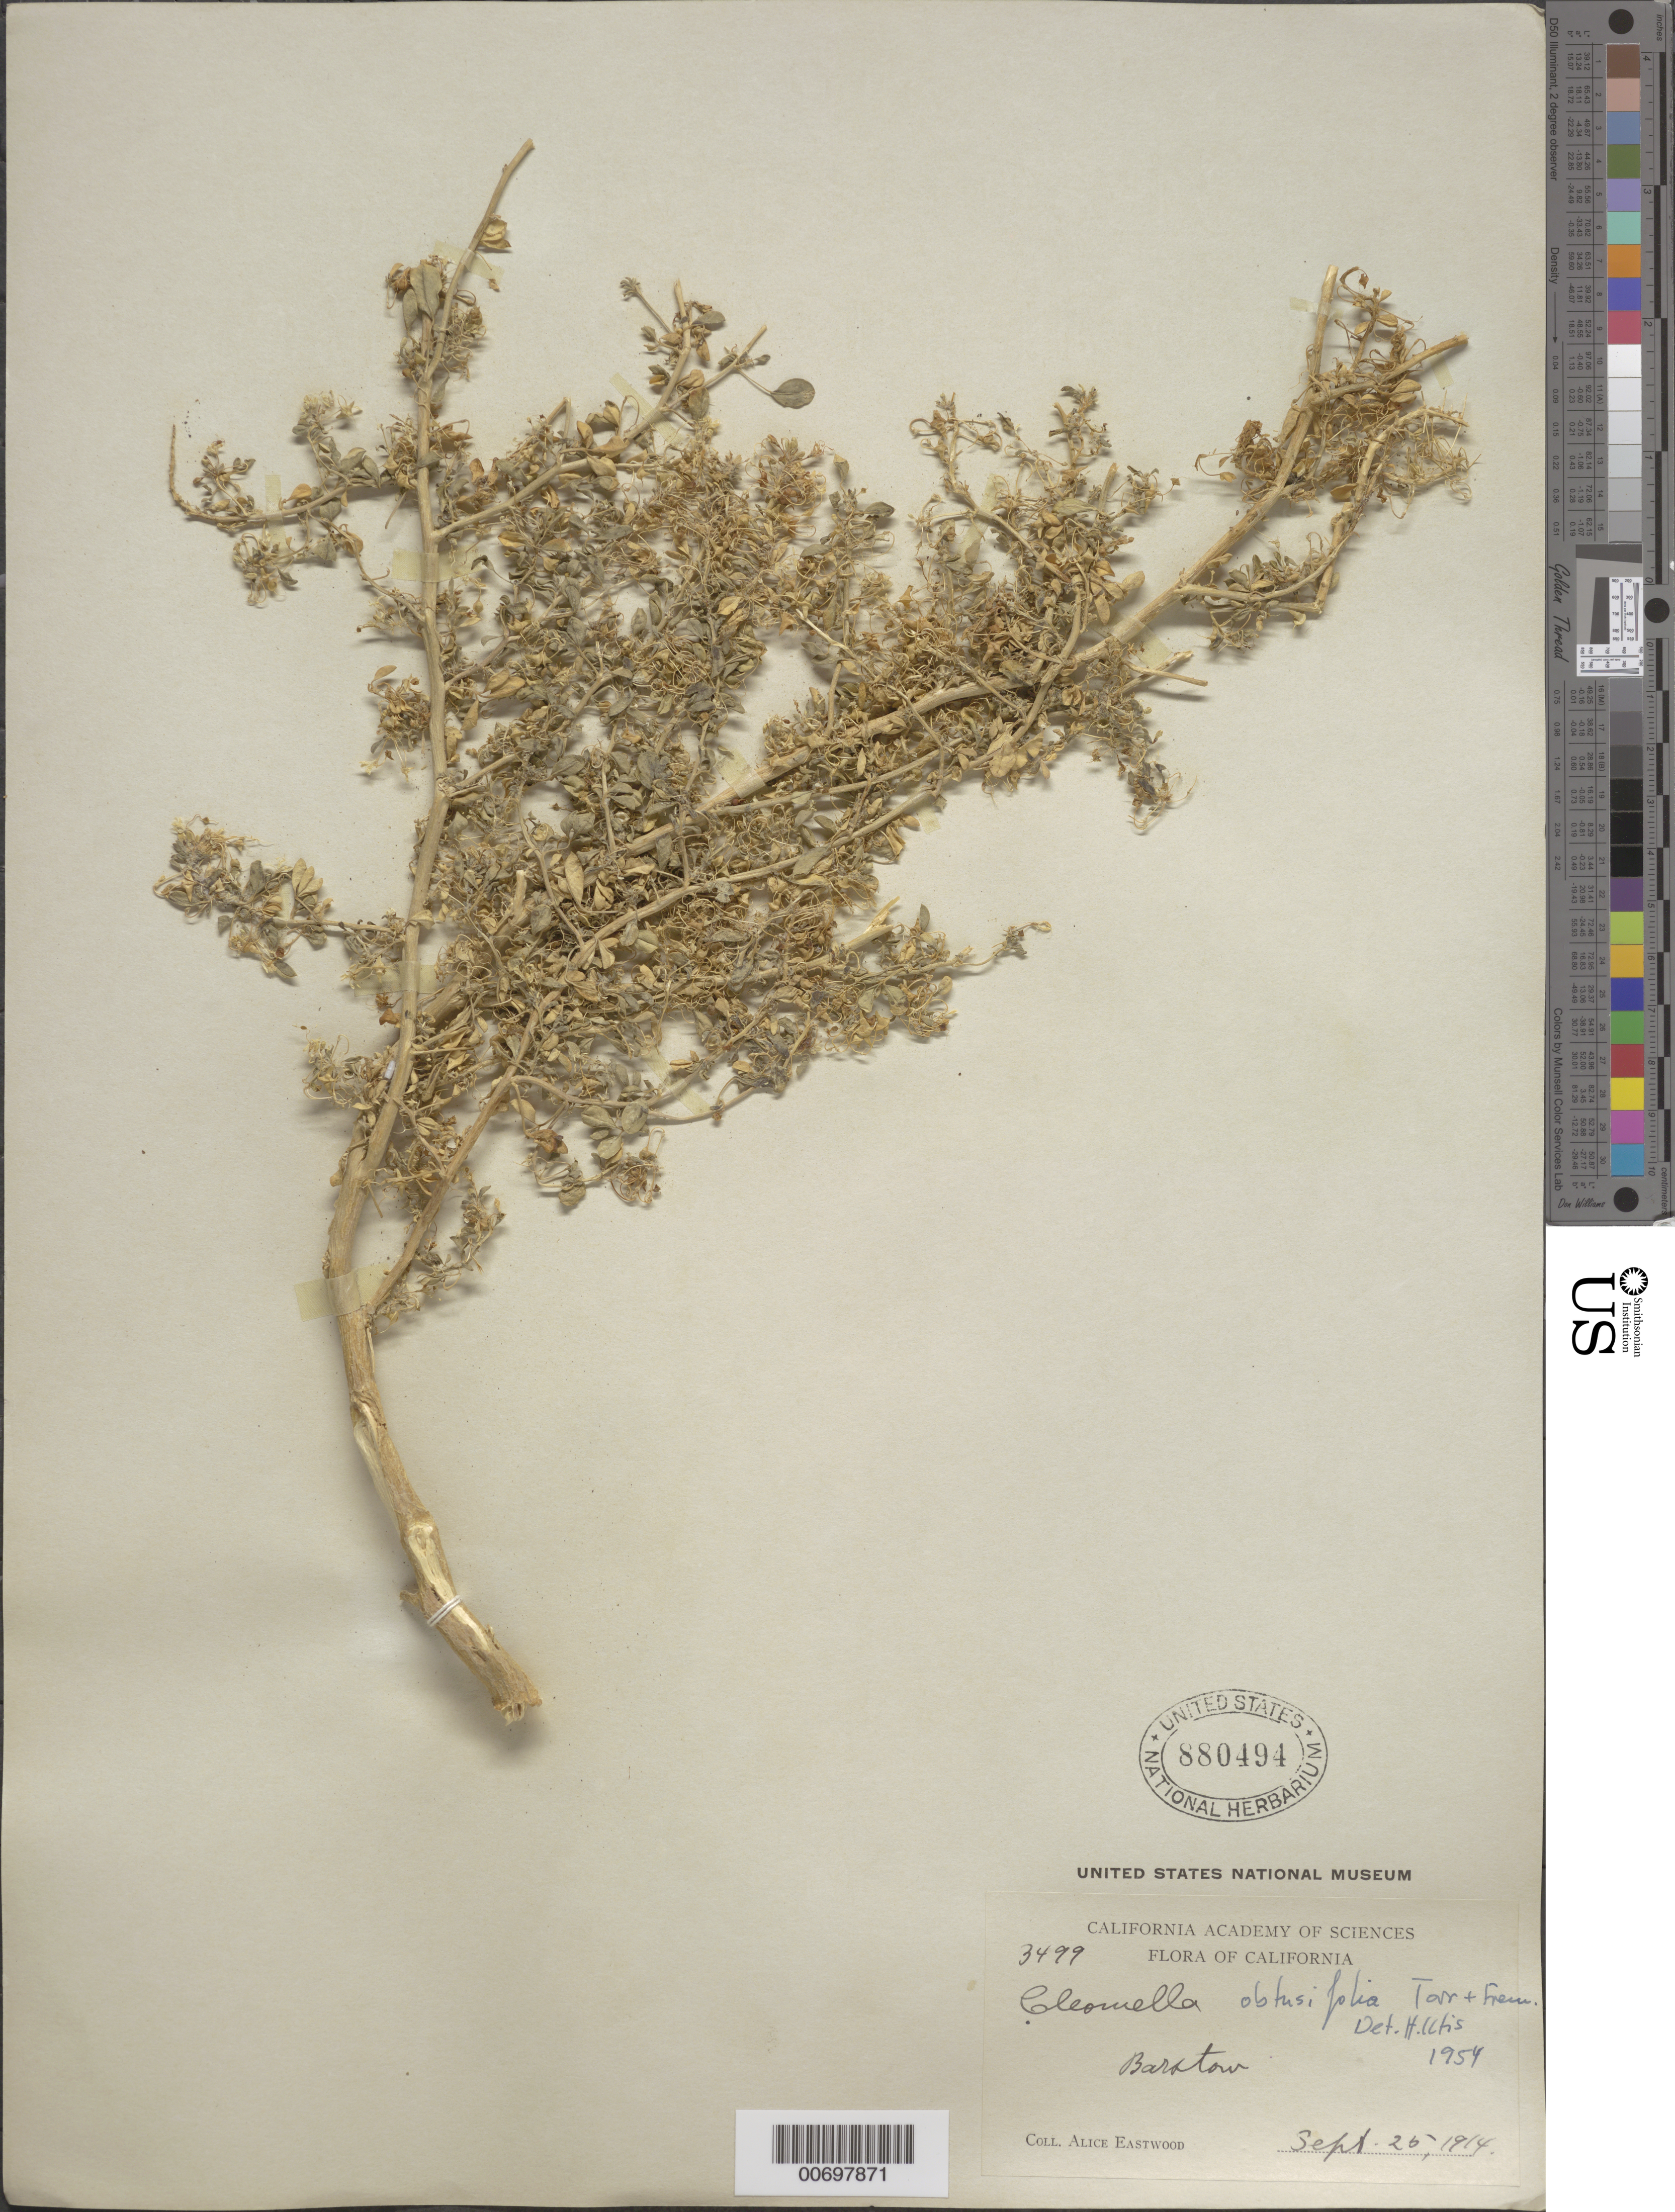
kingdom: Plantae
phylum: Tracheophyta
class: Magnoliopsida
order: Brassicales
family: Cleomaceae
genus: Cleomella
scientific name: Cleomella obtusifolia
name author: Torr. & Frém.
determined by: Iltis, Hugh Hellmut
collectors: A. Eastwood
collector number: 3499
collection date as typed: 25 Sep 1914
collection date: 1914-09-25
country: United States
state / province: California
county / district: San Bernardino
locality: Barstow.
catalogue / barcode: US 880494